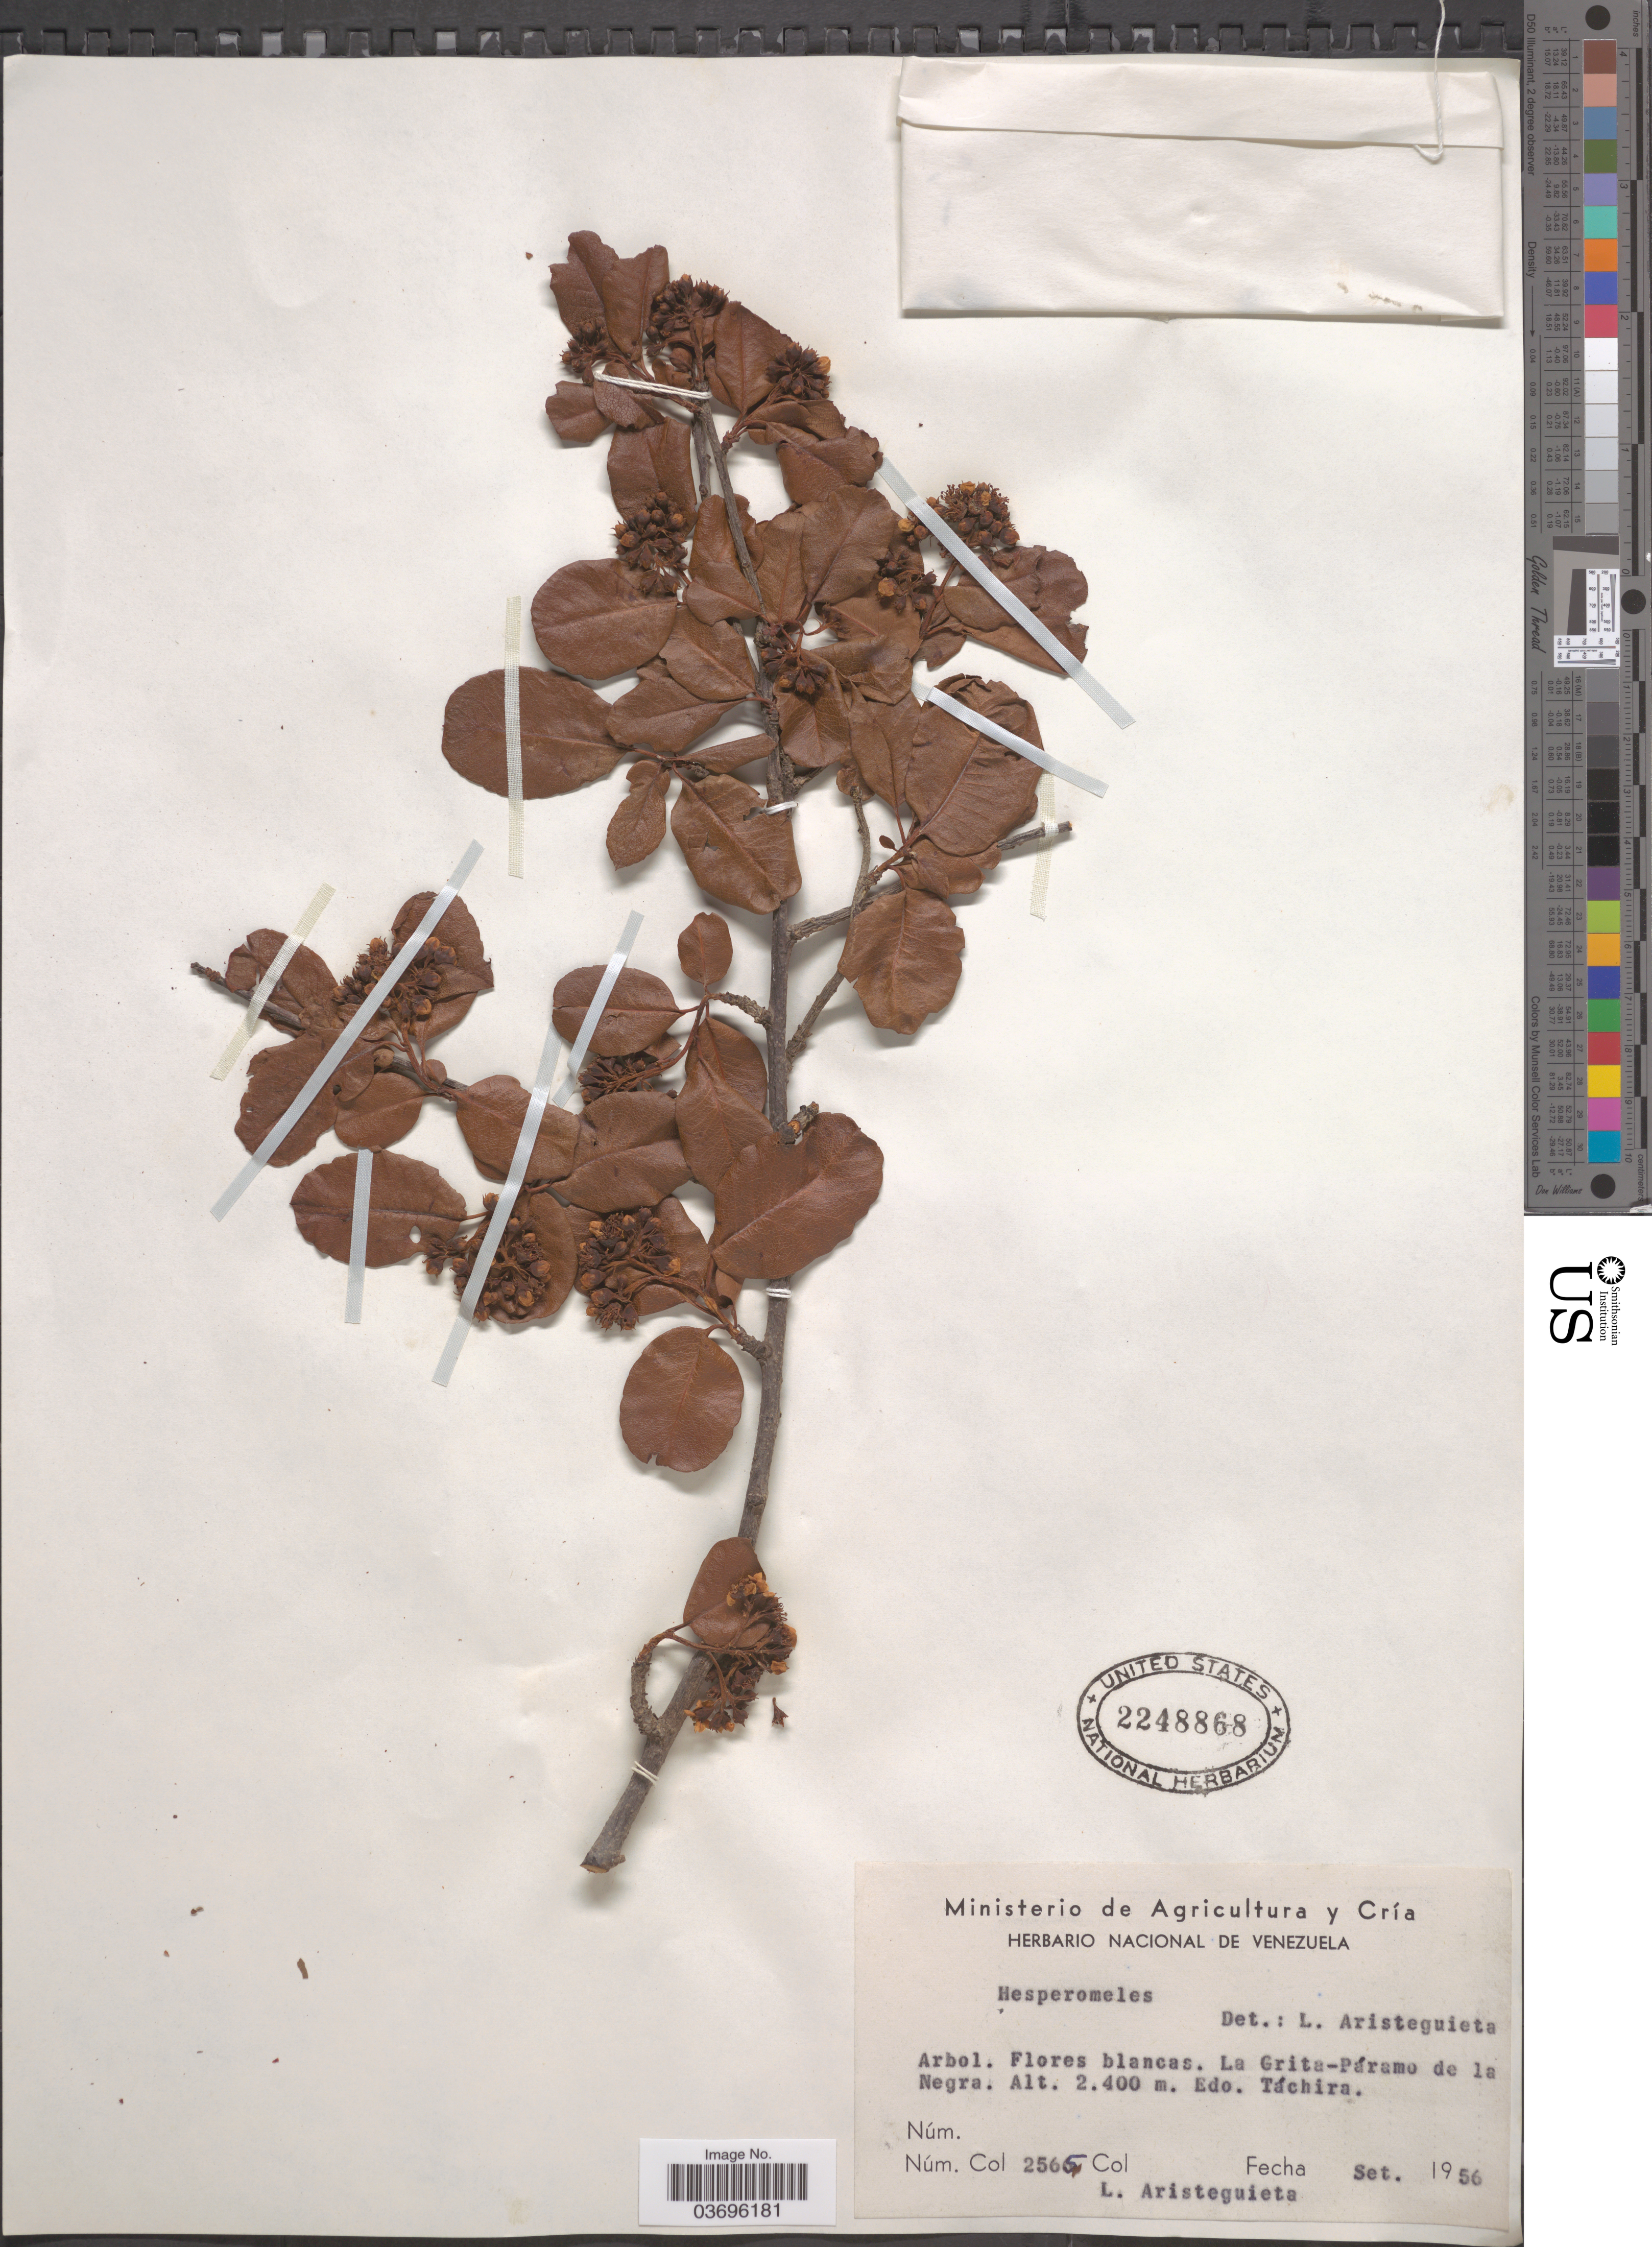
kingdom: Plantae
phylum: Tracheophyta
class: Magnoliopsida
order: Rosales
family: Rosaceae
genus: Hesperomeles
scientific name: Hesperomeles sp.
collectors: L. Aristeguieta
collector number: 2565*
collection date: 1956-09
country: Venezuela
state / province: Tachira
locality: La Grita-Páramo de la Negra.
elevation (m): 2400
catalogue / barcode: US 2248868